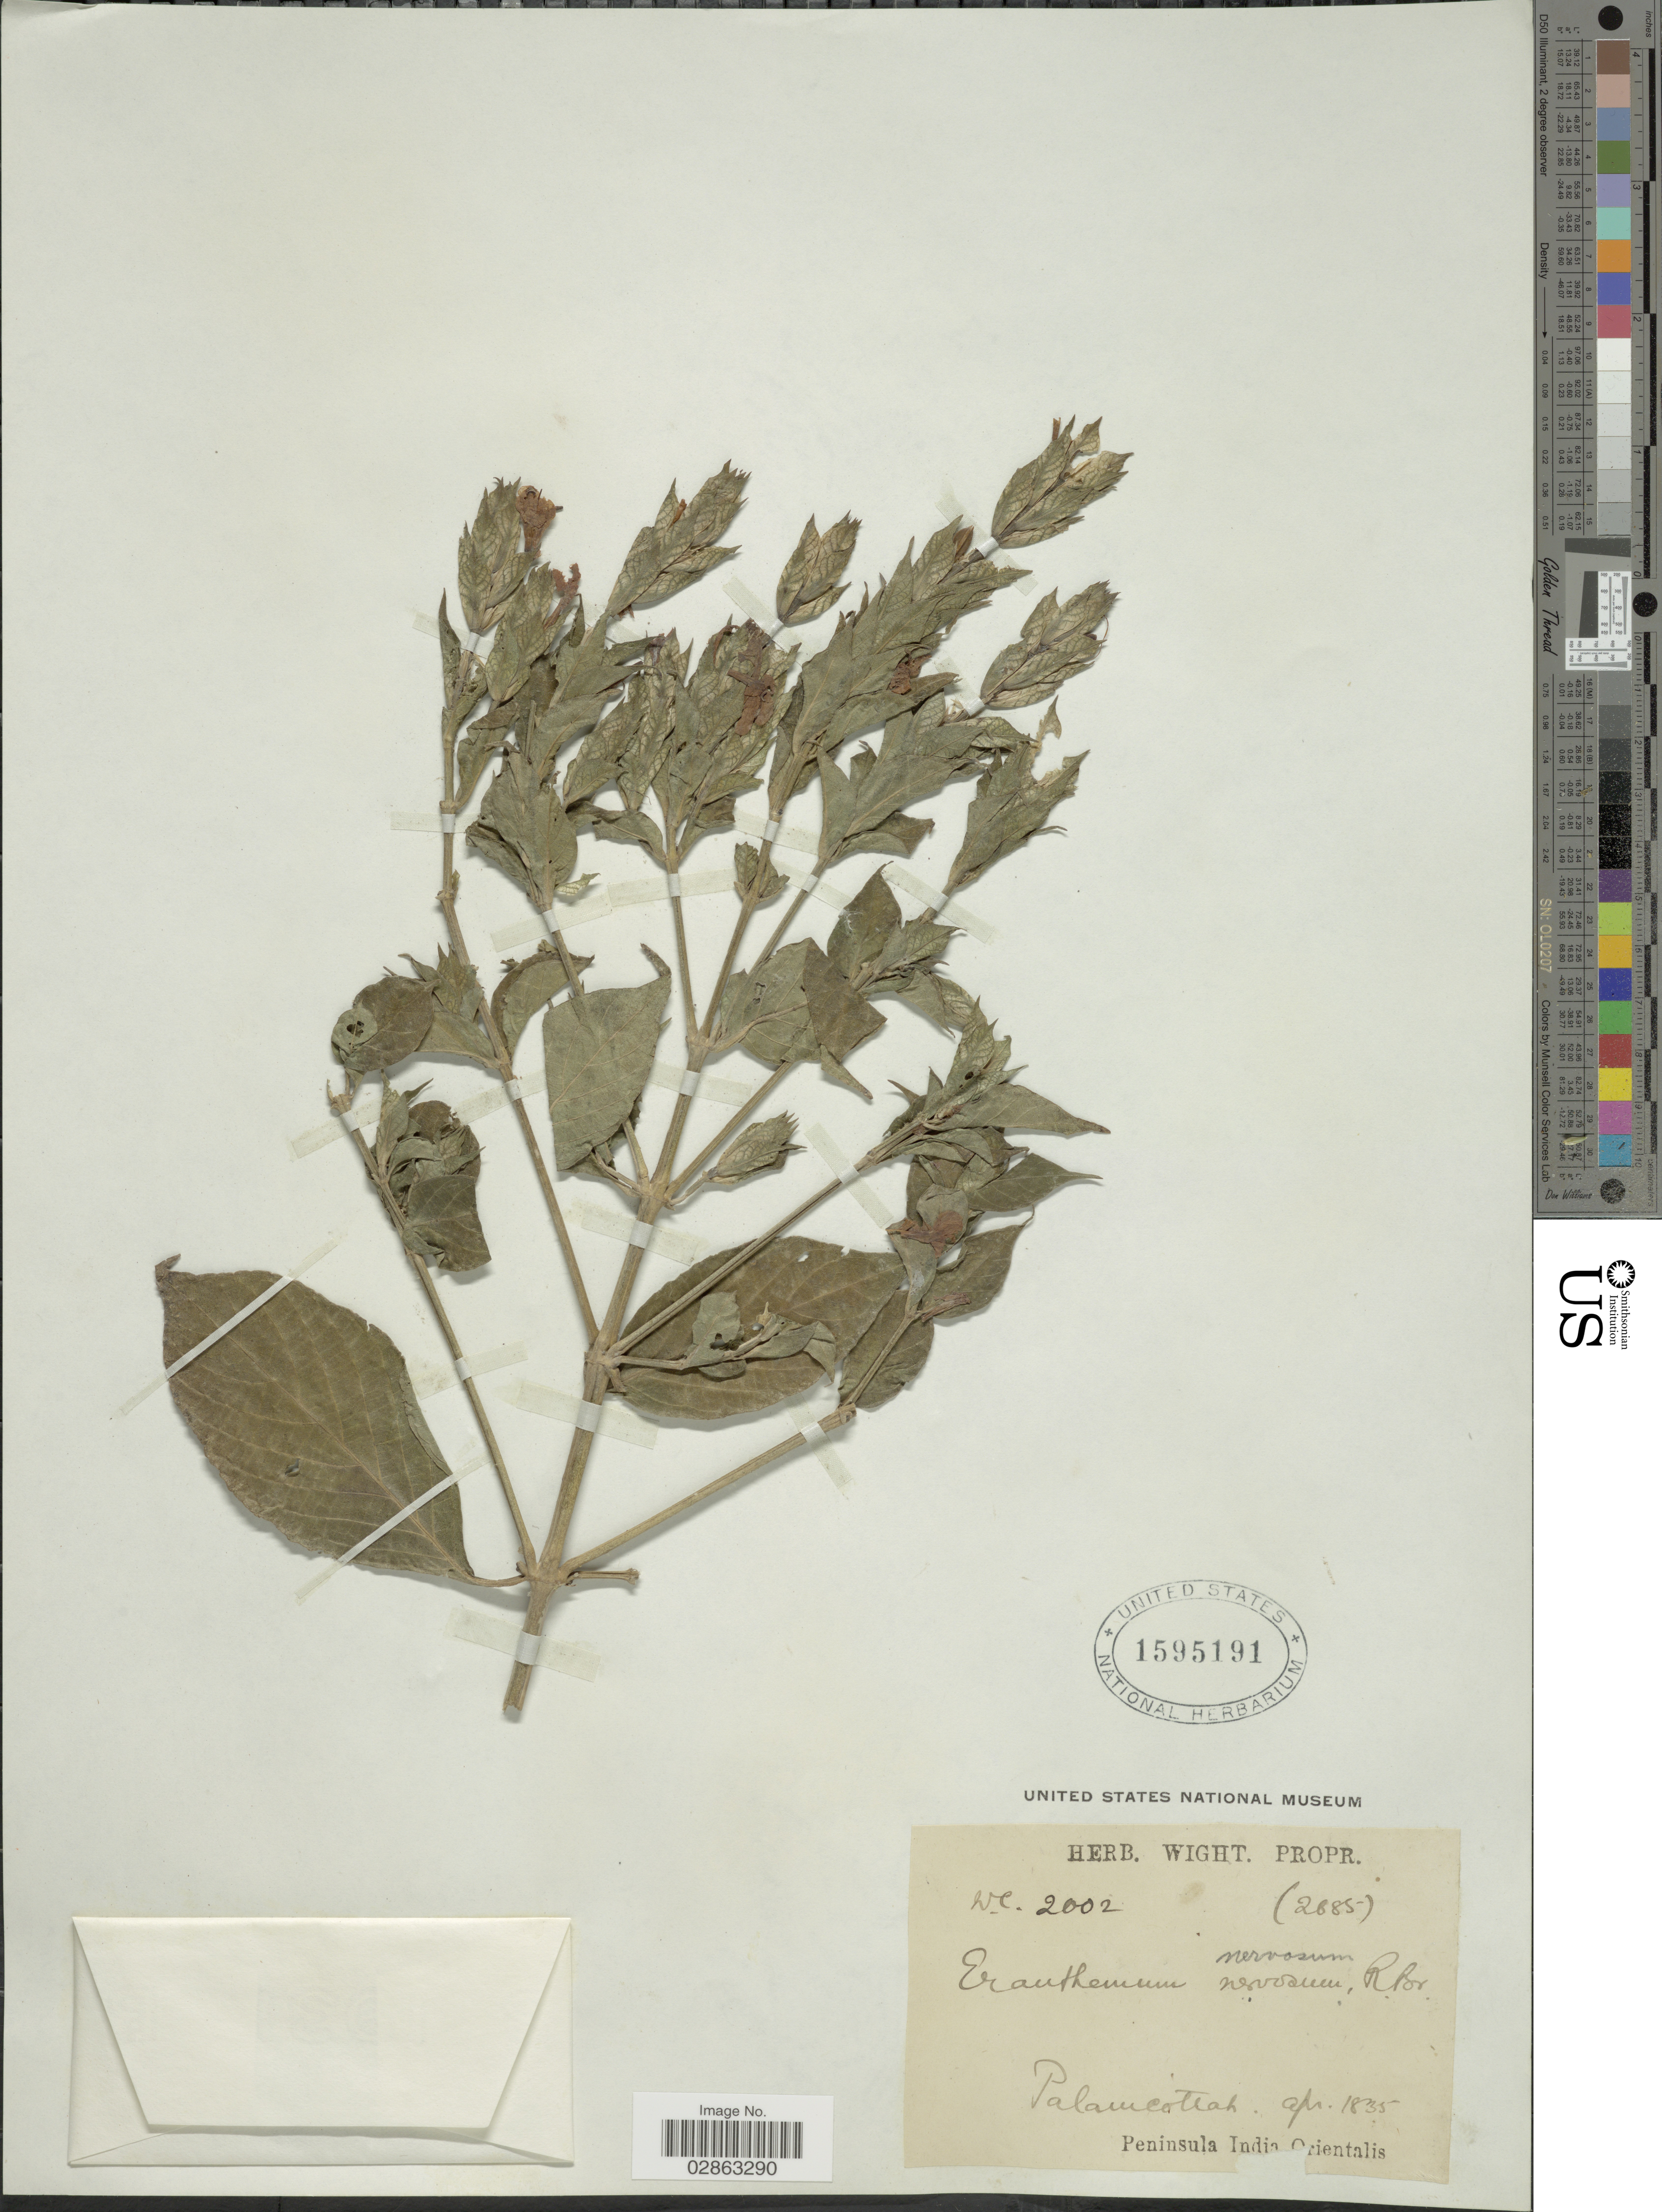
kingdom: Plantae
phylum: Tracheophyta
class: Magnoliopsida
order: Lamiales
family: Acanthaceae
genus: Eranthemum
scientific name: Eranthemum pulchellum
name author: Andrews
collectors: ex Herb. Wight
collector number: D.C.2002 (2685)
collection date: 1935-04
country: India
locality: Palamcottah. Peninsula India Orientalis.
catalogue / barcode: US 1595191